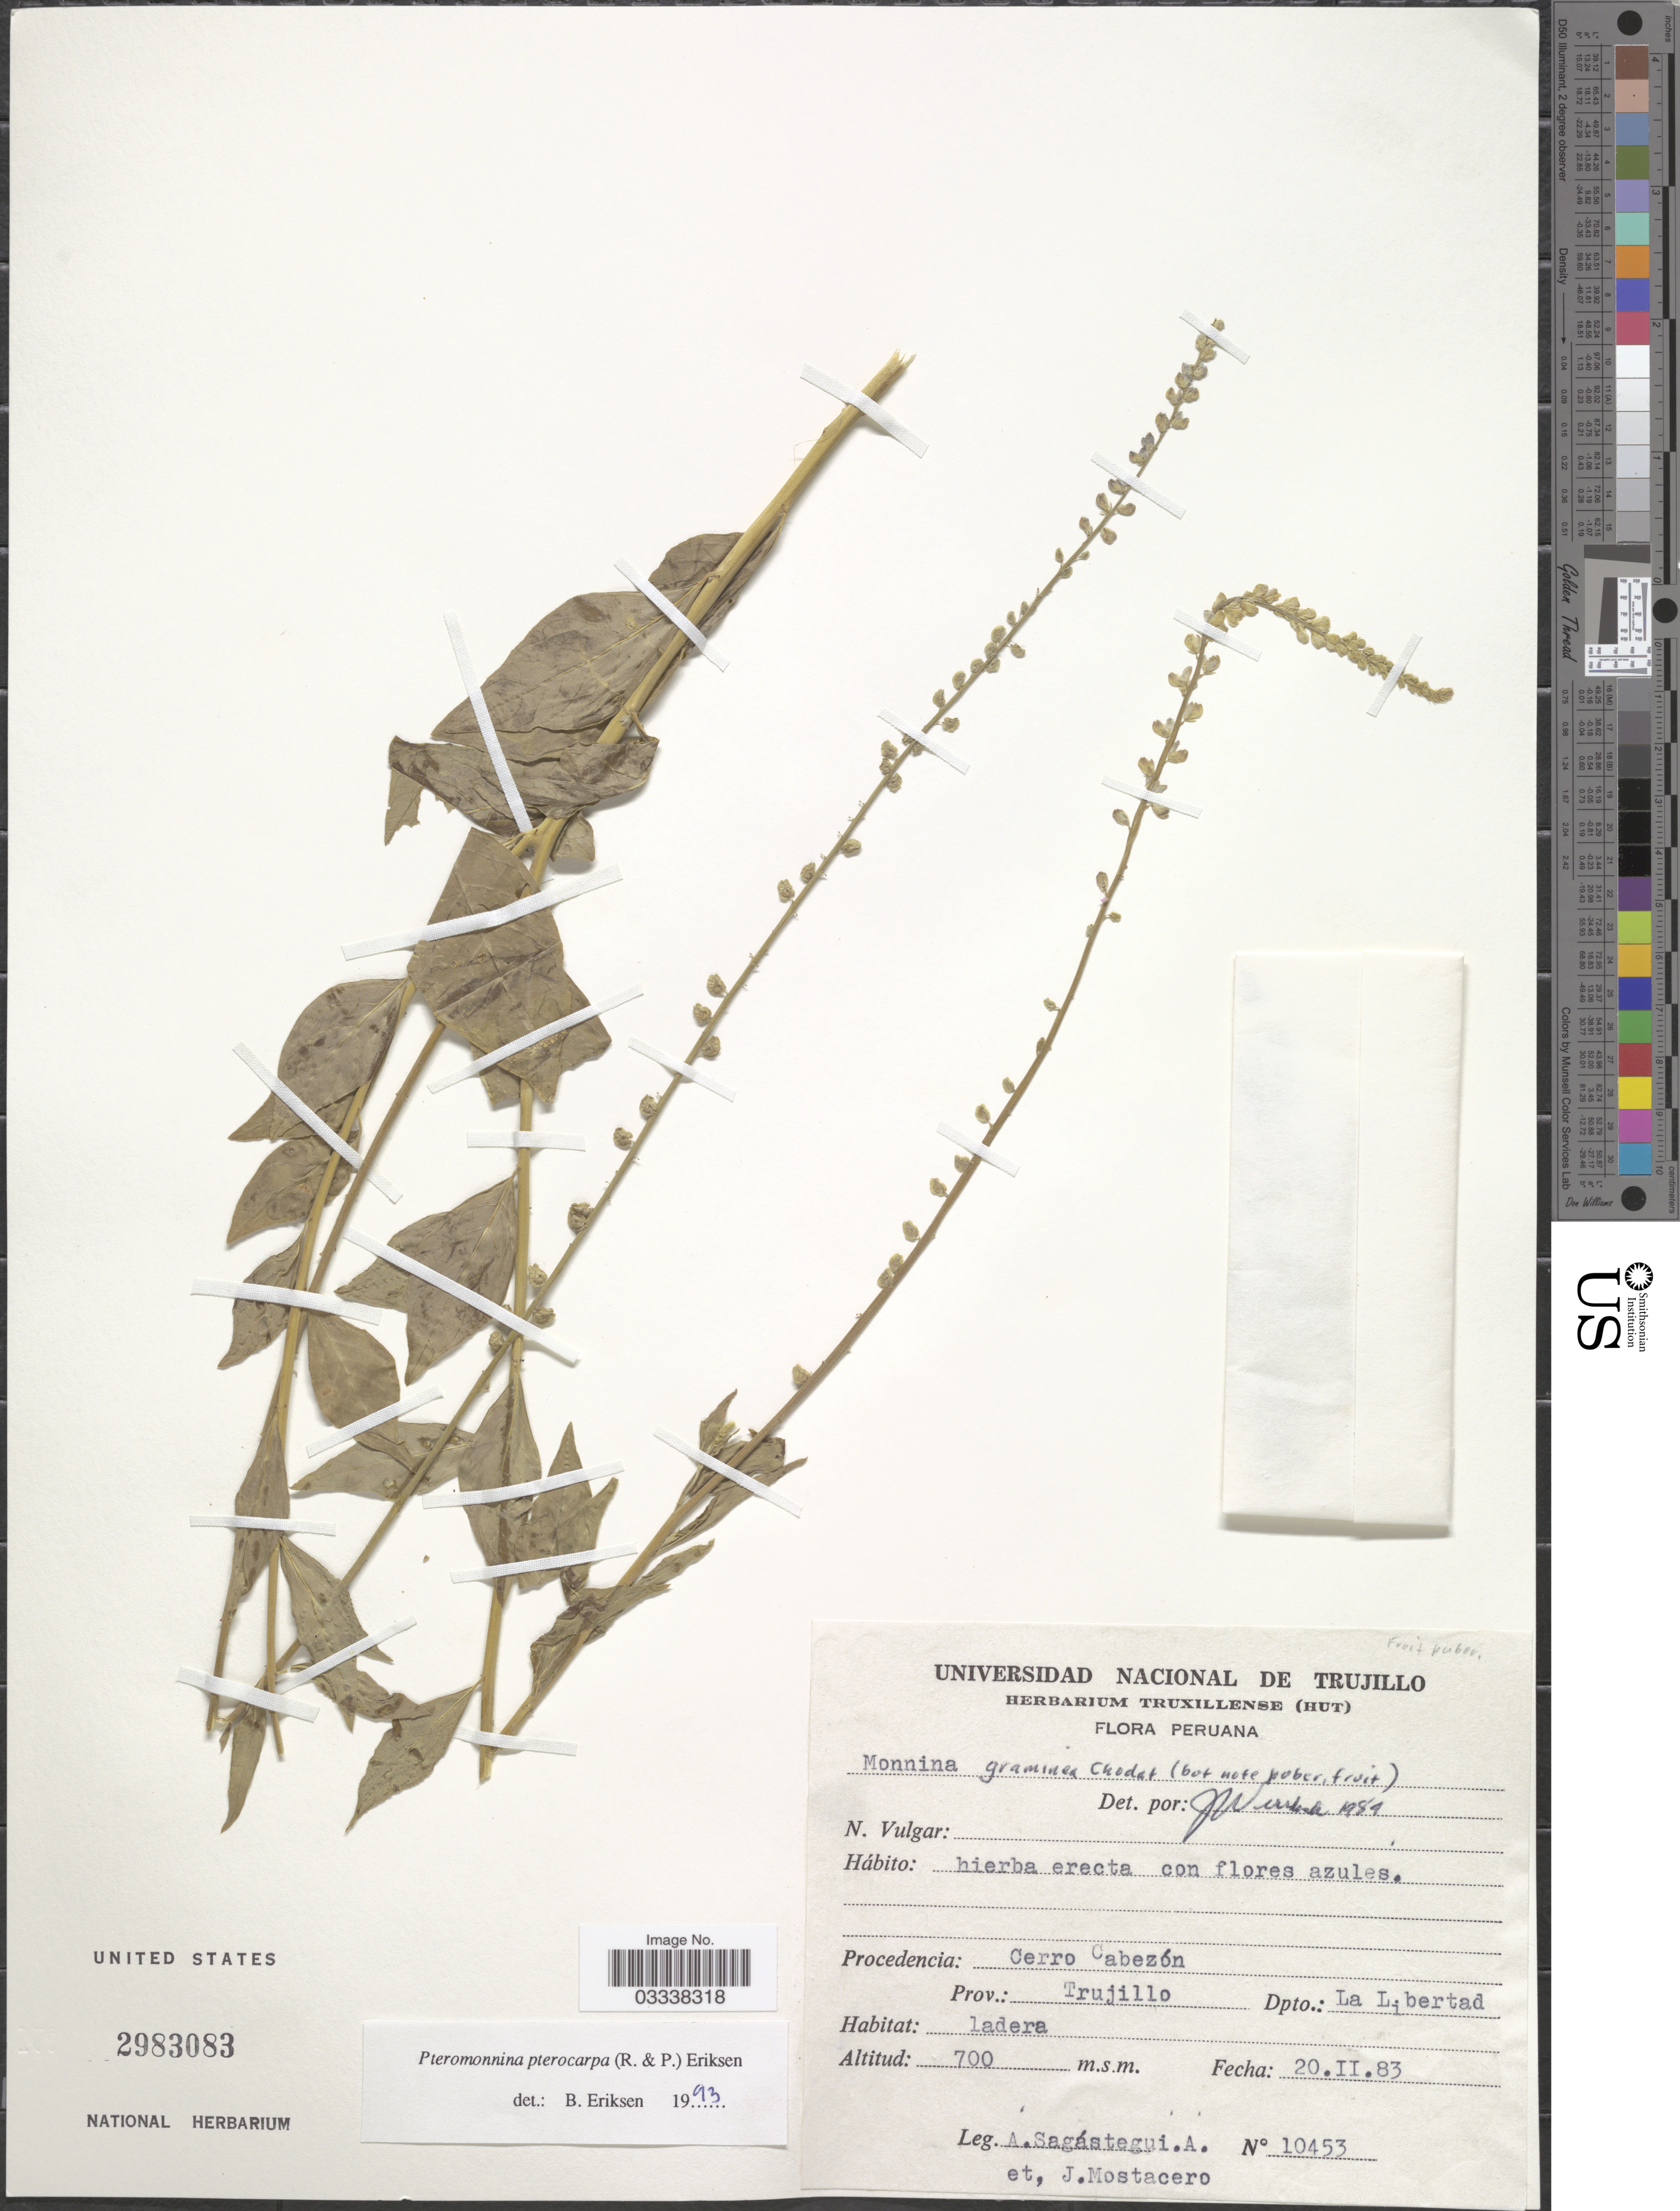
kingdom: Plantae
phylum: Tracheophyta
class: Magnoliopsida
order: Fabales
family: Polygalaceae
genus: Monnina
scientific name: Monnina pterocarpa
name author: Ruiz & Pav.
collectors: A. Sagástegui A. & J. Mostacero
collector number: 10453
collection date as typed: Transcribed d/m/y: 20/2/83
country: Peru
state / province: La Libertad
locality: Cerro Cabezón, Prov.: Trujillo, Dpto.: La Libertad.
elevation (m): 700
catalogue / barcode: US 2983083